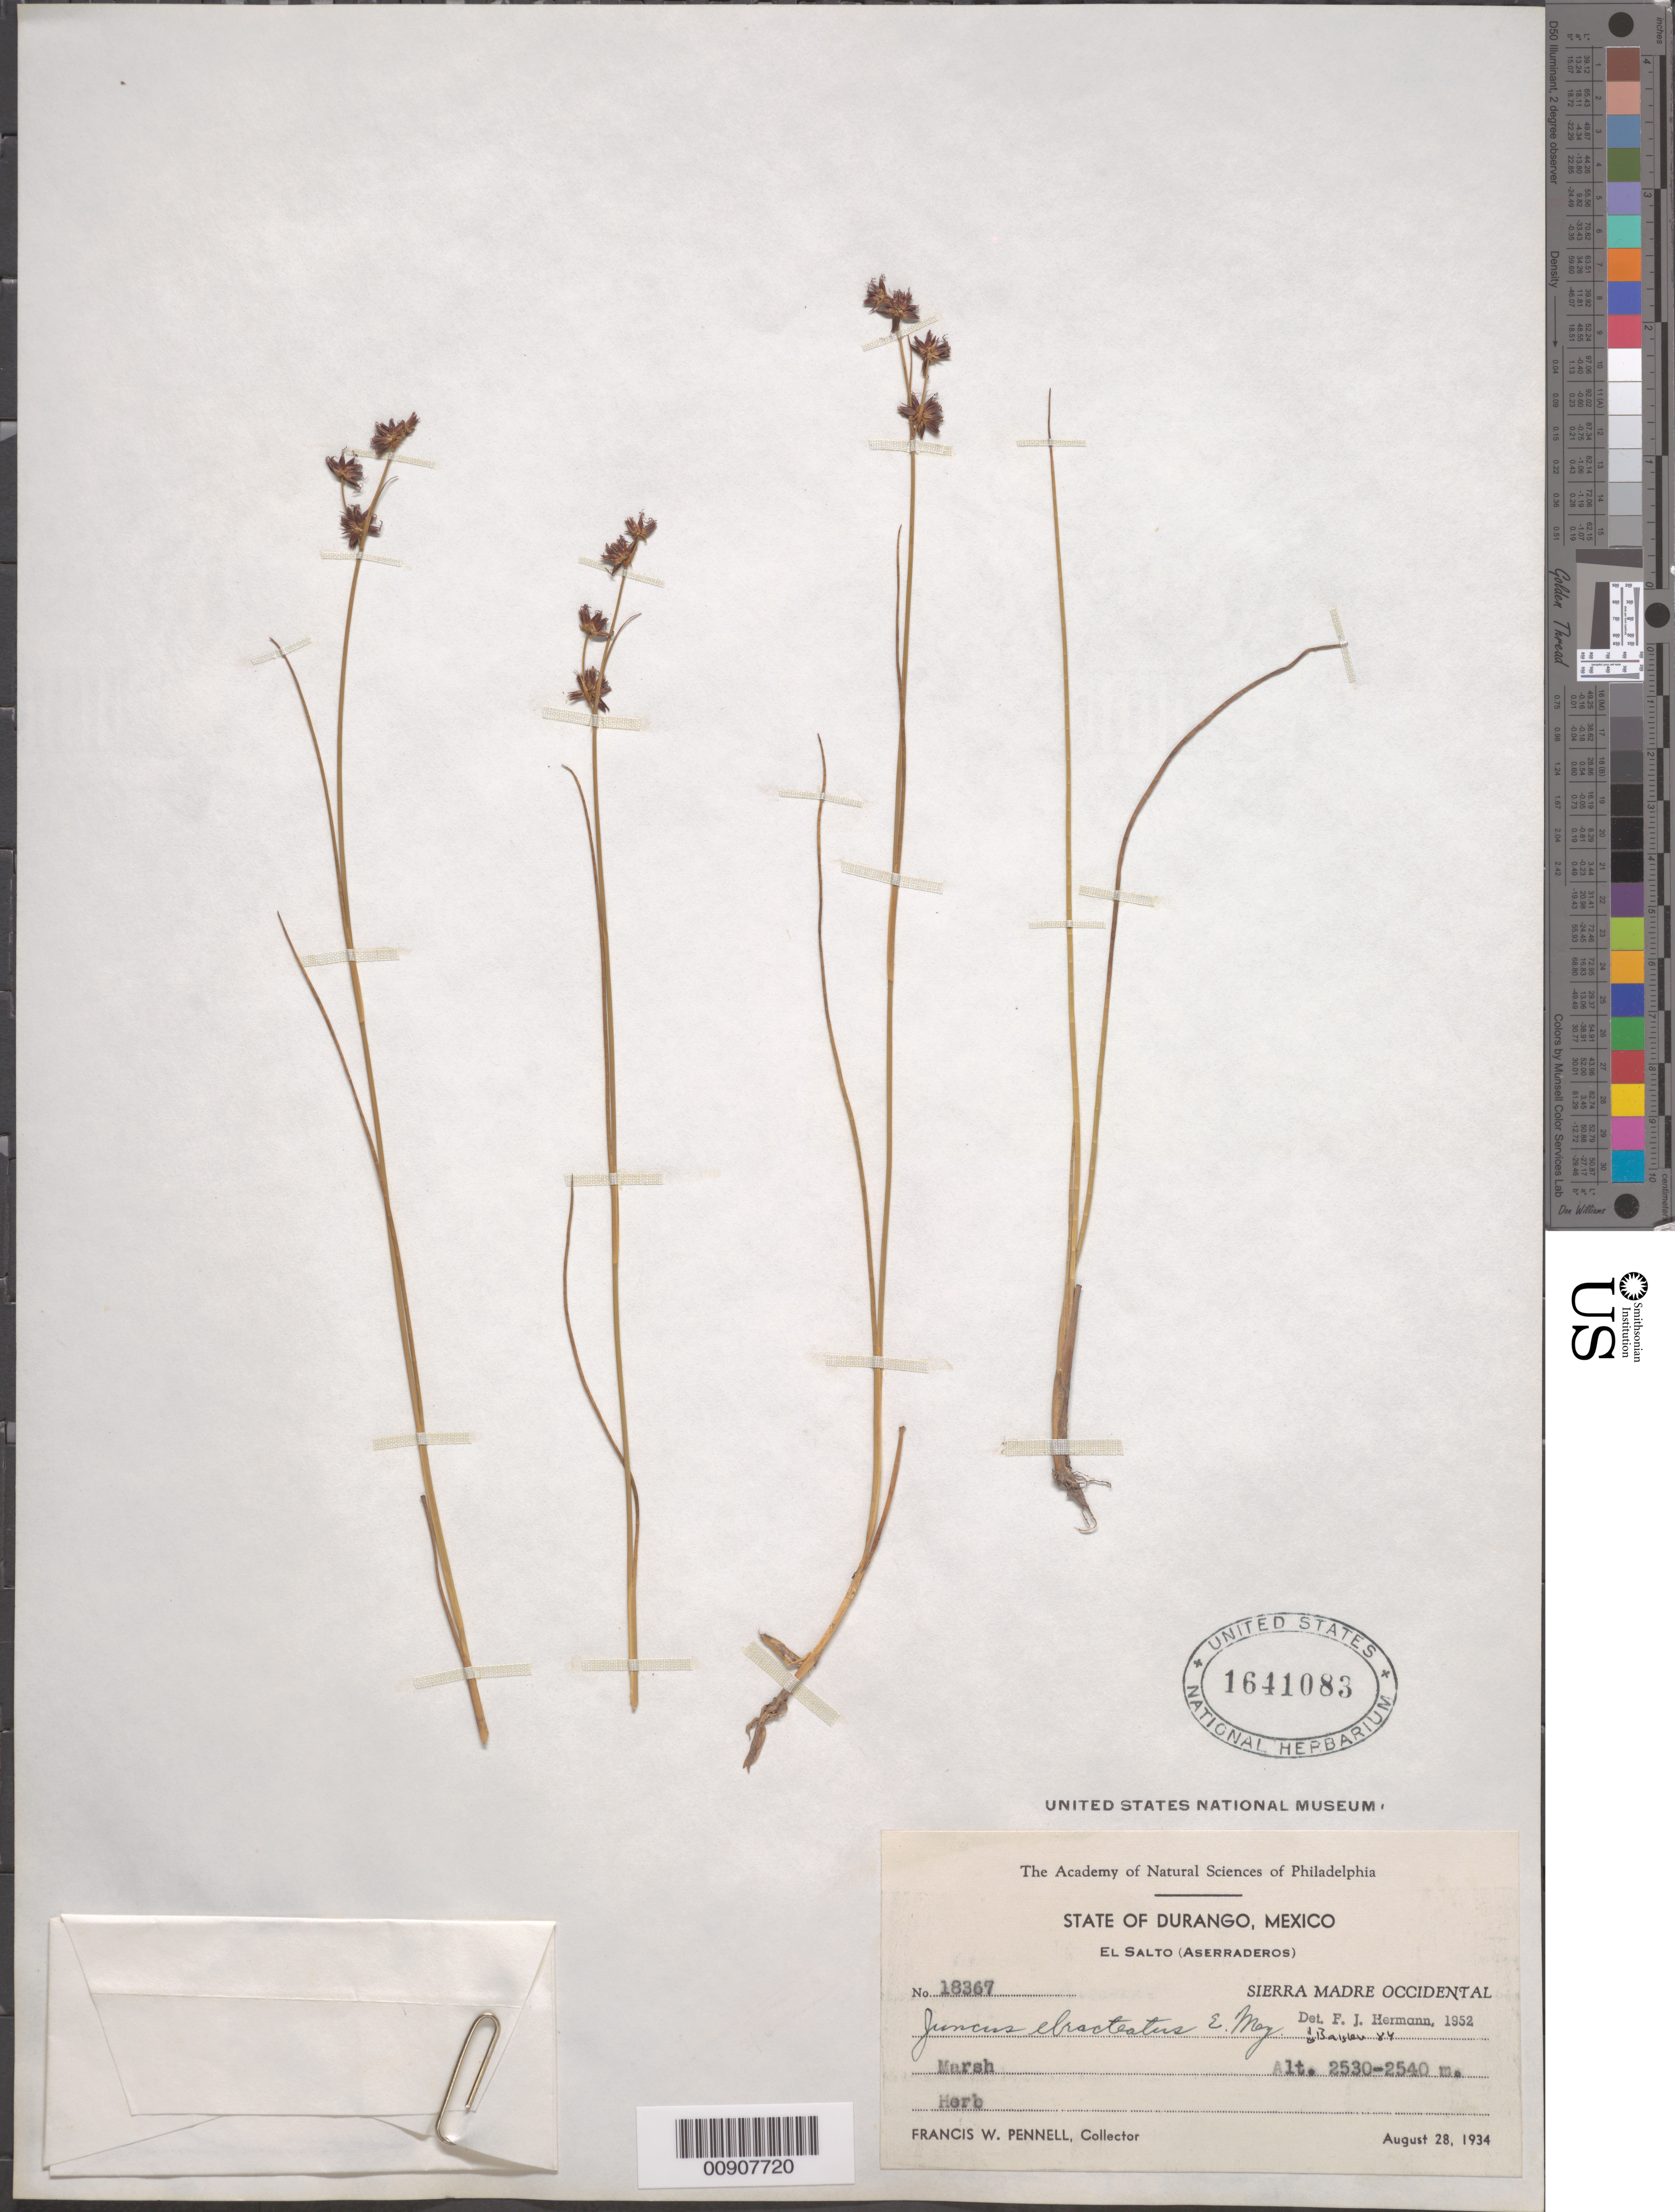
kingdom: Plantae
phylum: Tracheophyta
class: Liliopsida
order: Poales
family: Juncaceae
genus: Juncus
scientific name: Juncus ebracteatus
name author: E. Mey.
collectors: F. W. Pennell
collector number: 18367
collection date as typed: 28 Aug 1934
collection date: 1934-08-28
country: Mexico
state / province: Durango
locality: State of Durango: El Salto (Aserraderos). Sierra Madre Occidental.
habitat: Marsh.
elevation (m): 2540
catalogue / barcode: US 1641083